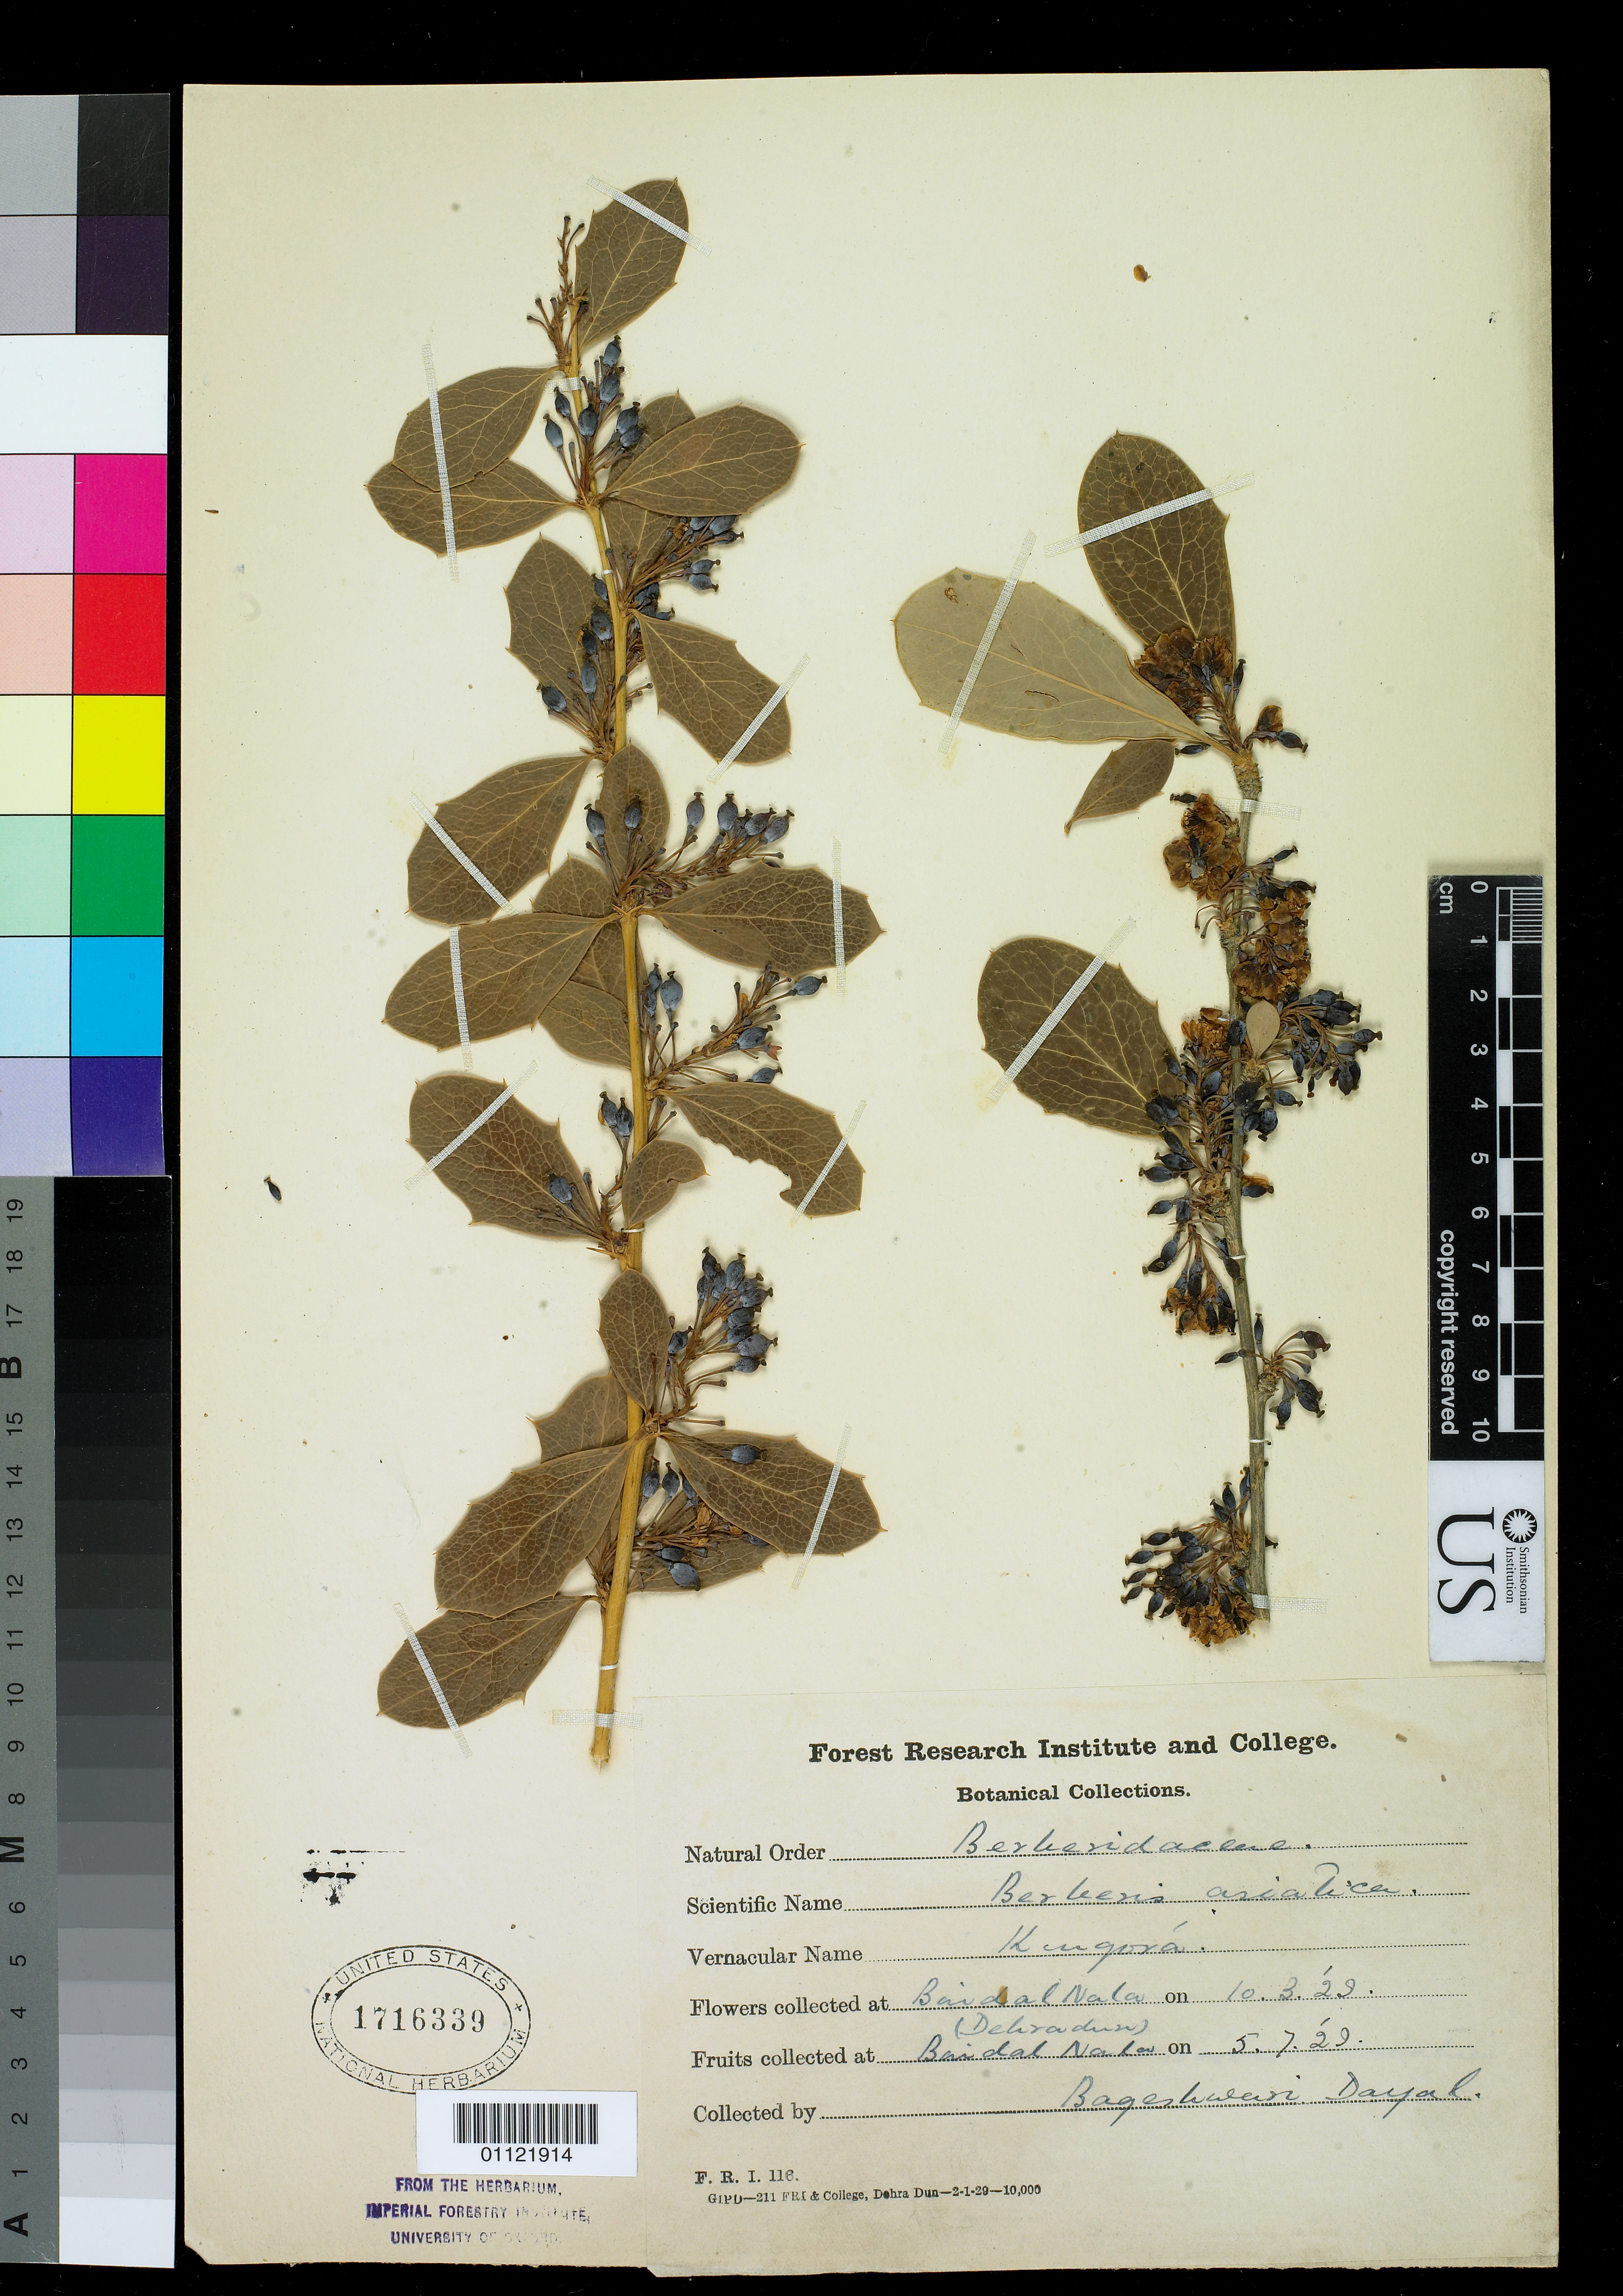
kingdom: Plantae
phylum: Tracheophyta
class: Magnoliopsida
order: Ranunculales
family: Berberidaceae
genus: Berberis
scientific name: Berberis asiatica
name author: Roxb. ex DC.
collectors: B. Dayal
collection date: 1929-03-03,1929-07-05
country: India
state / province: Uttarakhand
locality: Baidal Nala, Dehradun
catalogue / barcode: US 1716339